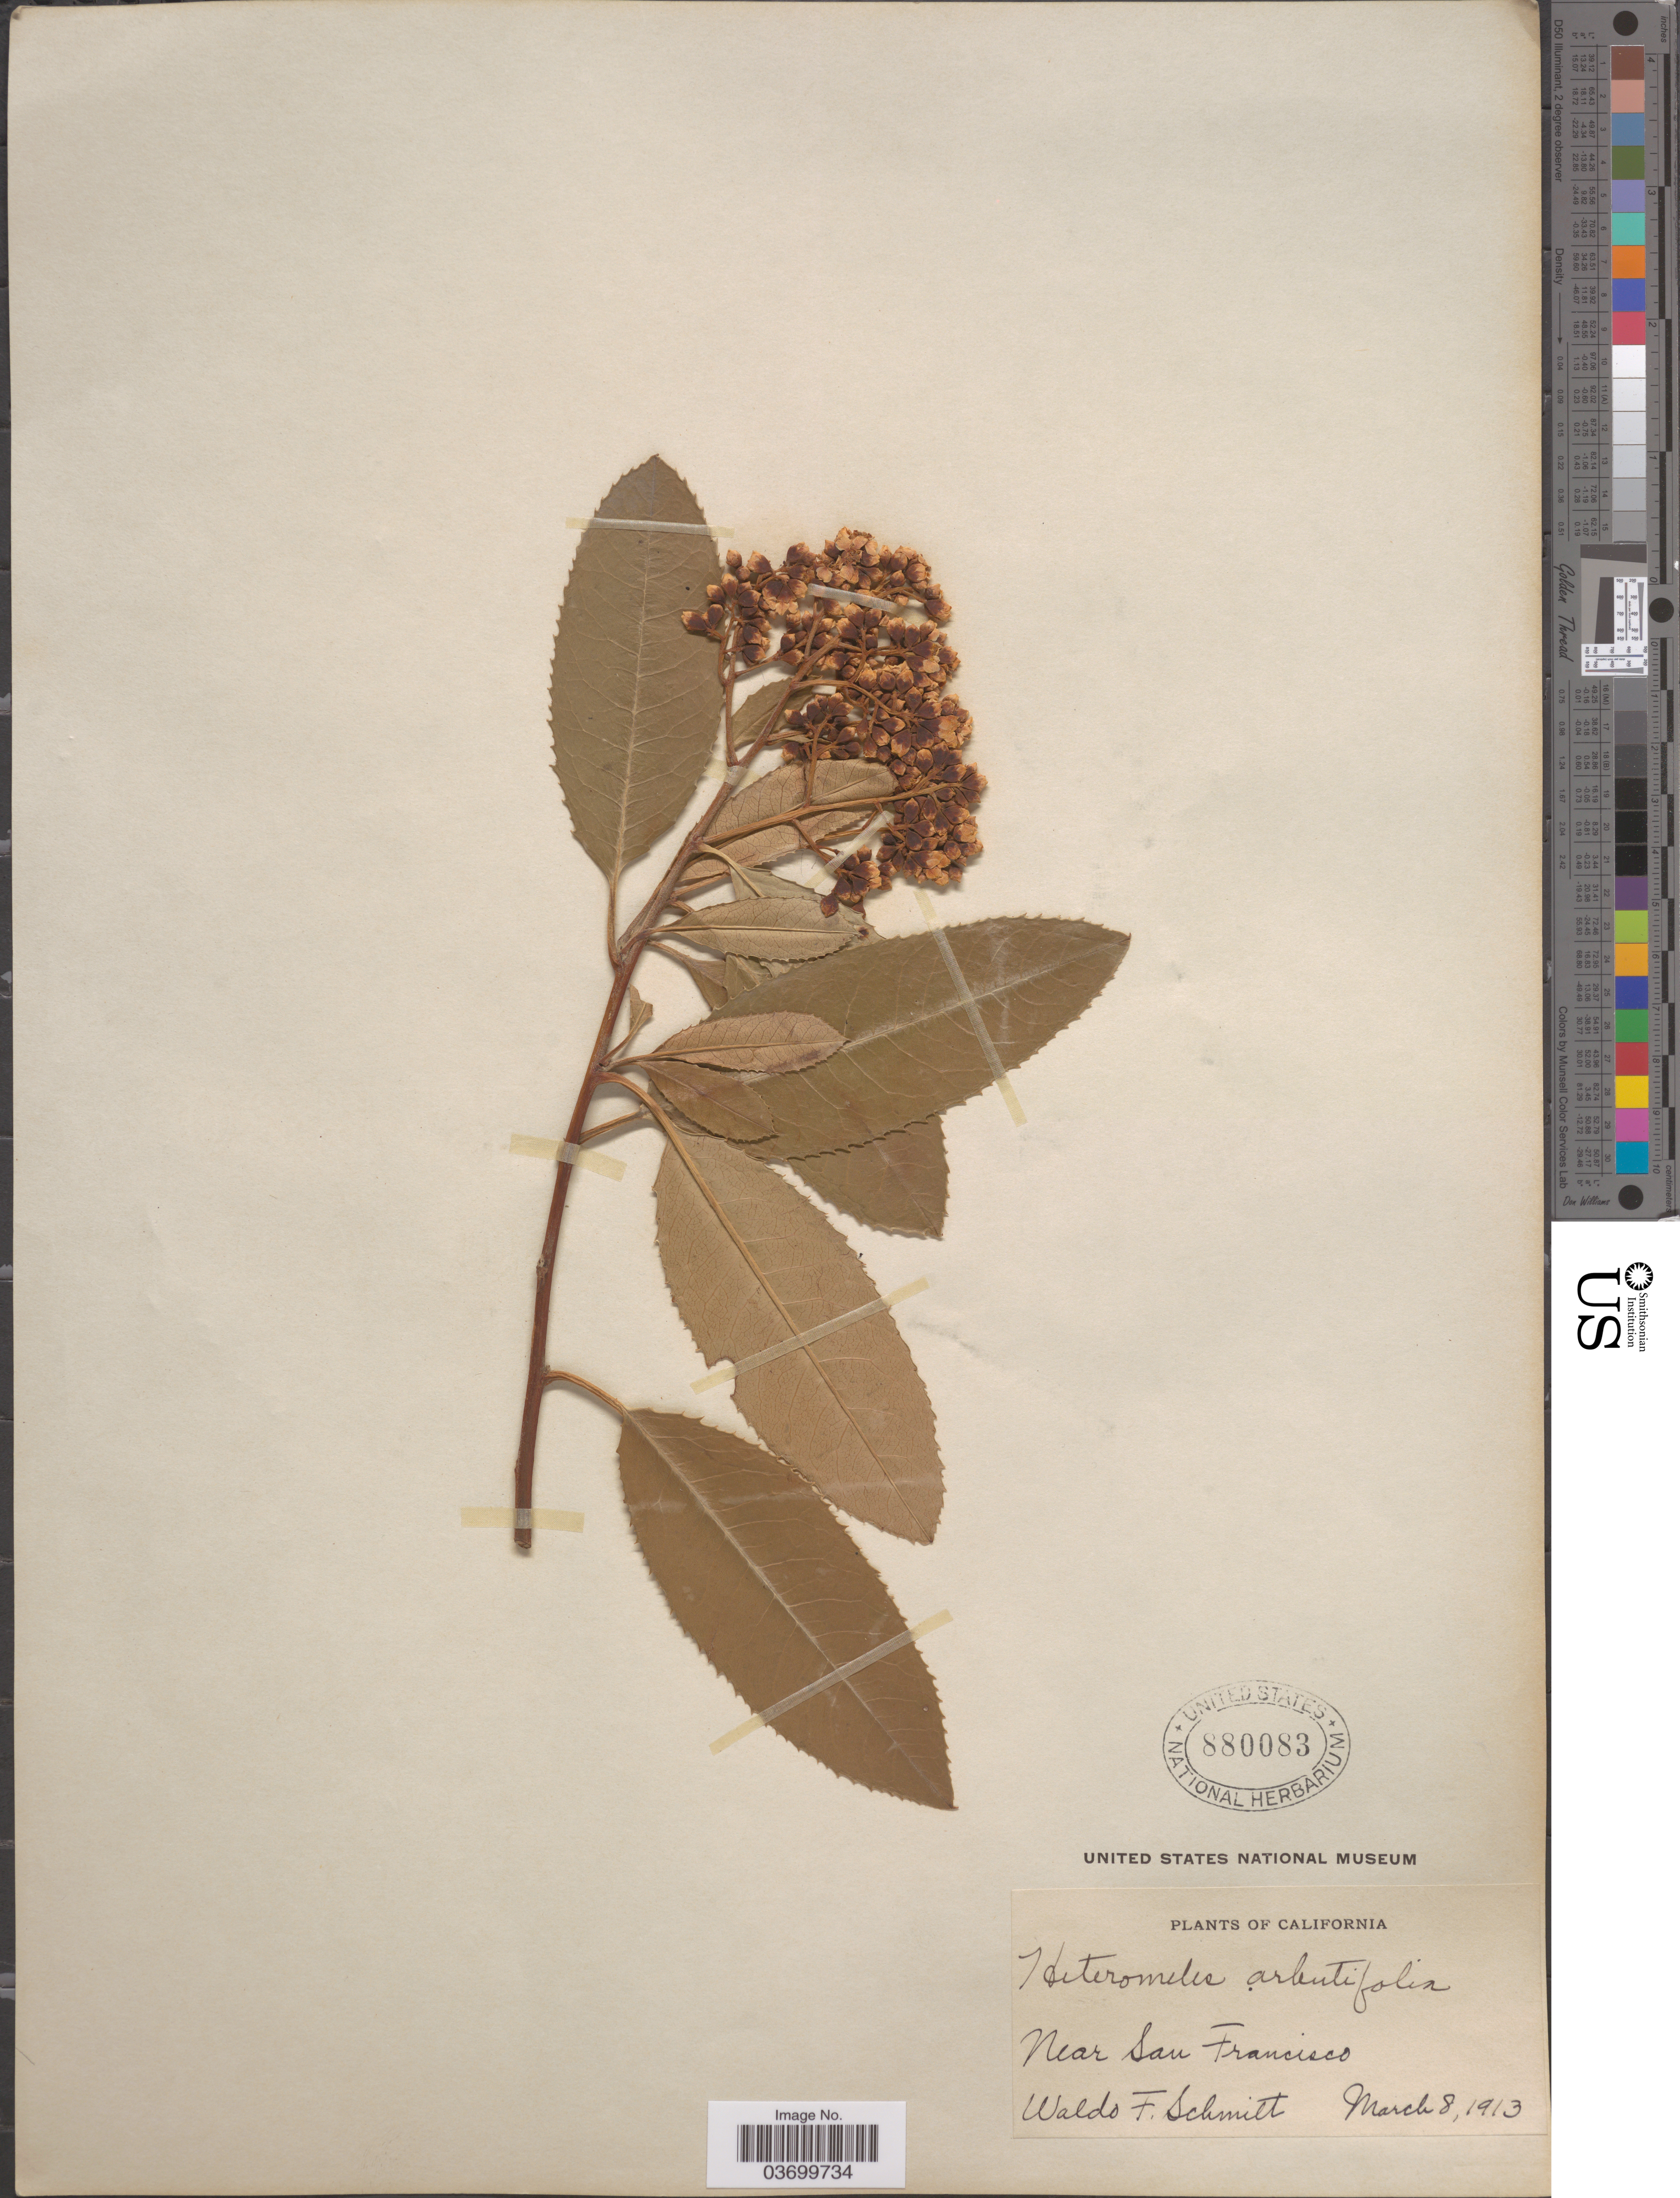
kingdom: Plantae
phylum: Tracheophyta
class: Magnoliopsida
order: Rosales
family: Rosaceae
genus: Heteromeles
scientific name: Heteromeles arbutifolia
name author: (Lindl.) Roemer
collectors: W. F. Schmitt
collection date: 1913-03-08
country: United States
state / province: California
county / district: San Francisco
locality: Near San Francisco.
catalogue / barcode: US 880083